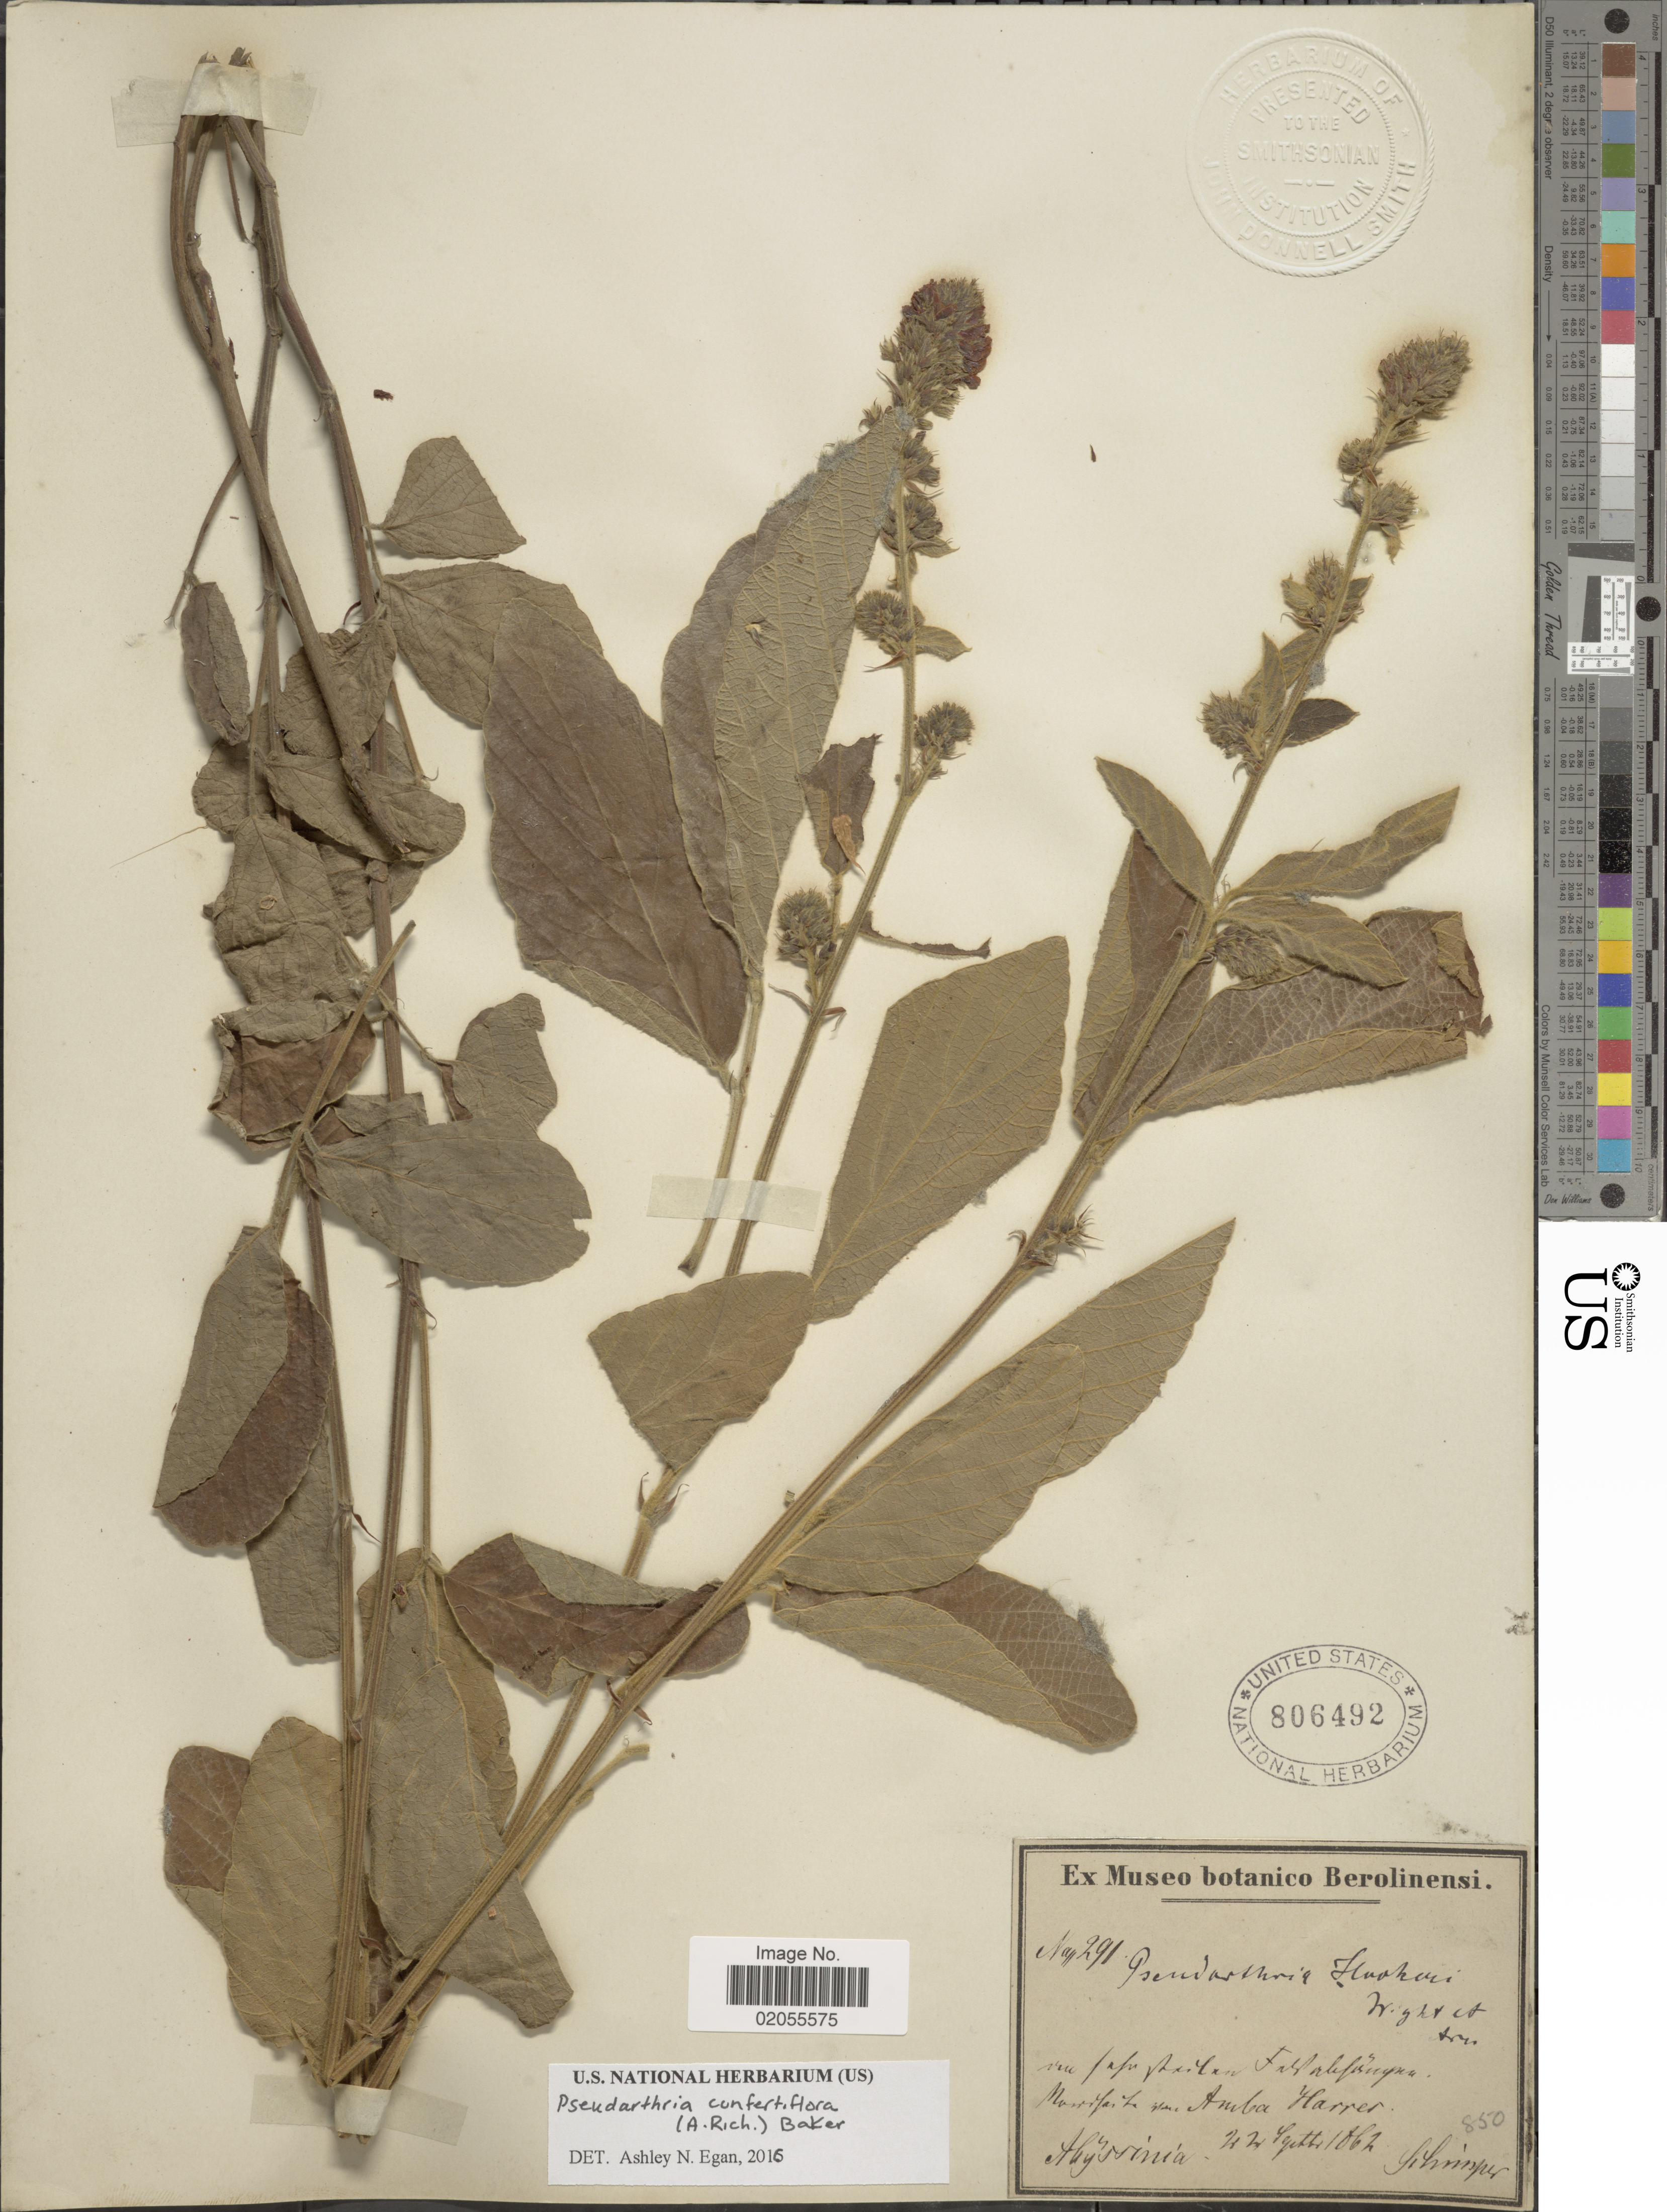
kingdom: Plantae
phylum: Tracheophyta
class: Magnoliopsida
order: Fabales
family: Fabaceae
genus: Pseudarthria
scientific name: Pseudarthria confertiflora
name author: (A. Rich.) Baker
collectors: -. Schimper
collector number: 291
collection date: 1862-09-22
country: Eritrea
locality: [illegible text] amba Harrer[interpreted], Abyssinia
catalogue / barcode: US 806492